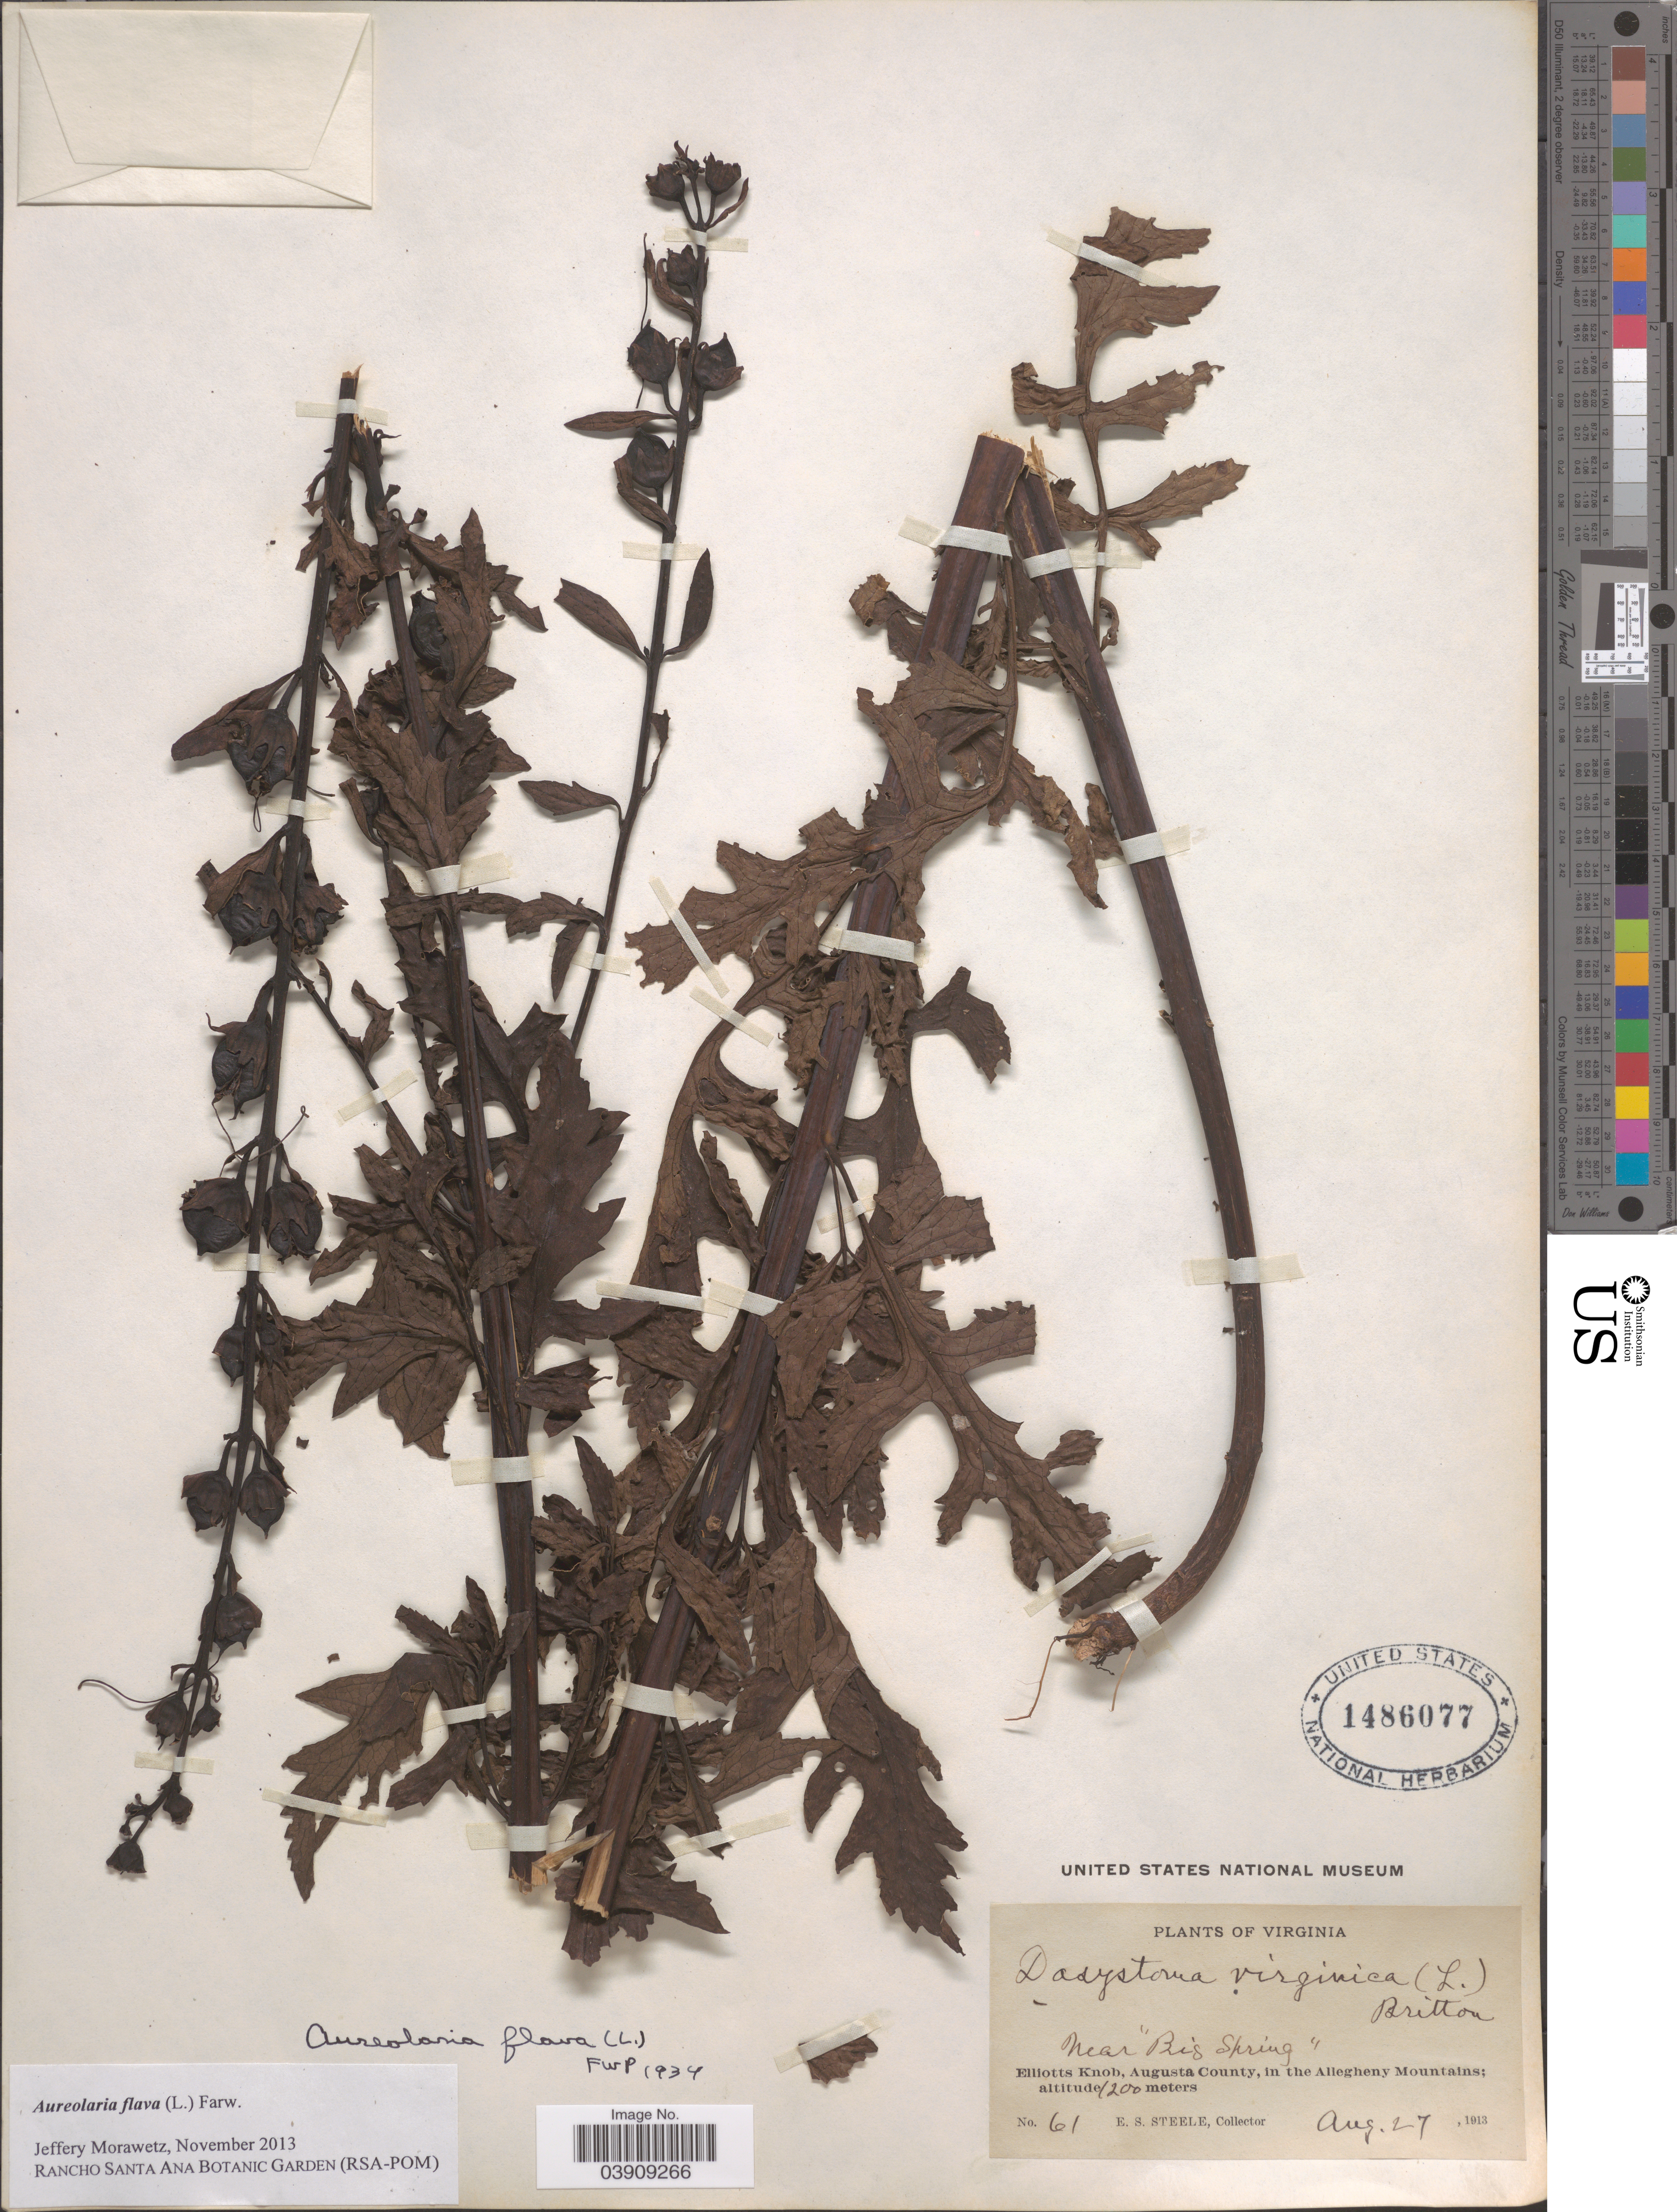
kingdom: Plantae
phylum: Tracheophyta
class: Magnoliopsida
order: Lamiales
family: Orobanchaceae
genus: Aureolaria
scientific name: Aureolaria flava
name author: (L.) Farw.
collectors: E. Steele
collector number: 61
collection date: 1913-08-27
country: United States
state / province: Virginia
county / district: Augusta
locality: Near "Big Spring". Elliotts Knob, Augusta County, in the Allegheny Mountains.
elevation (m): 1200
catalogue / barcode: US 1486077